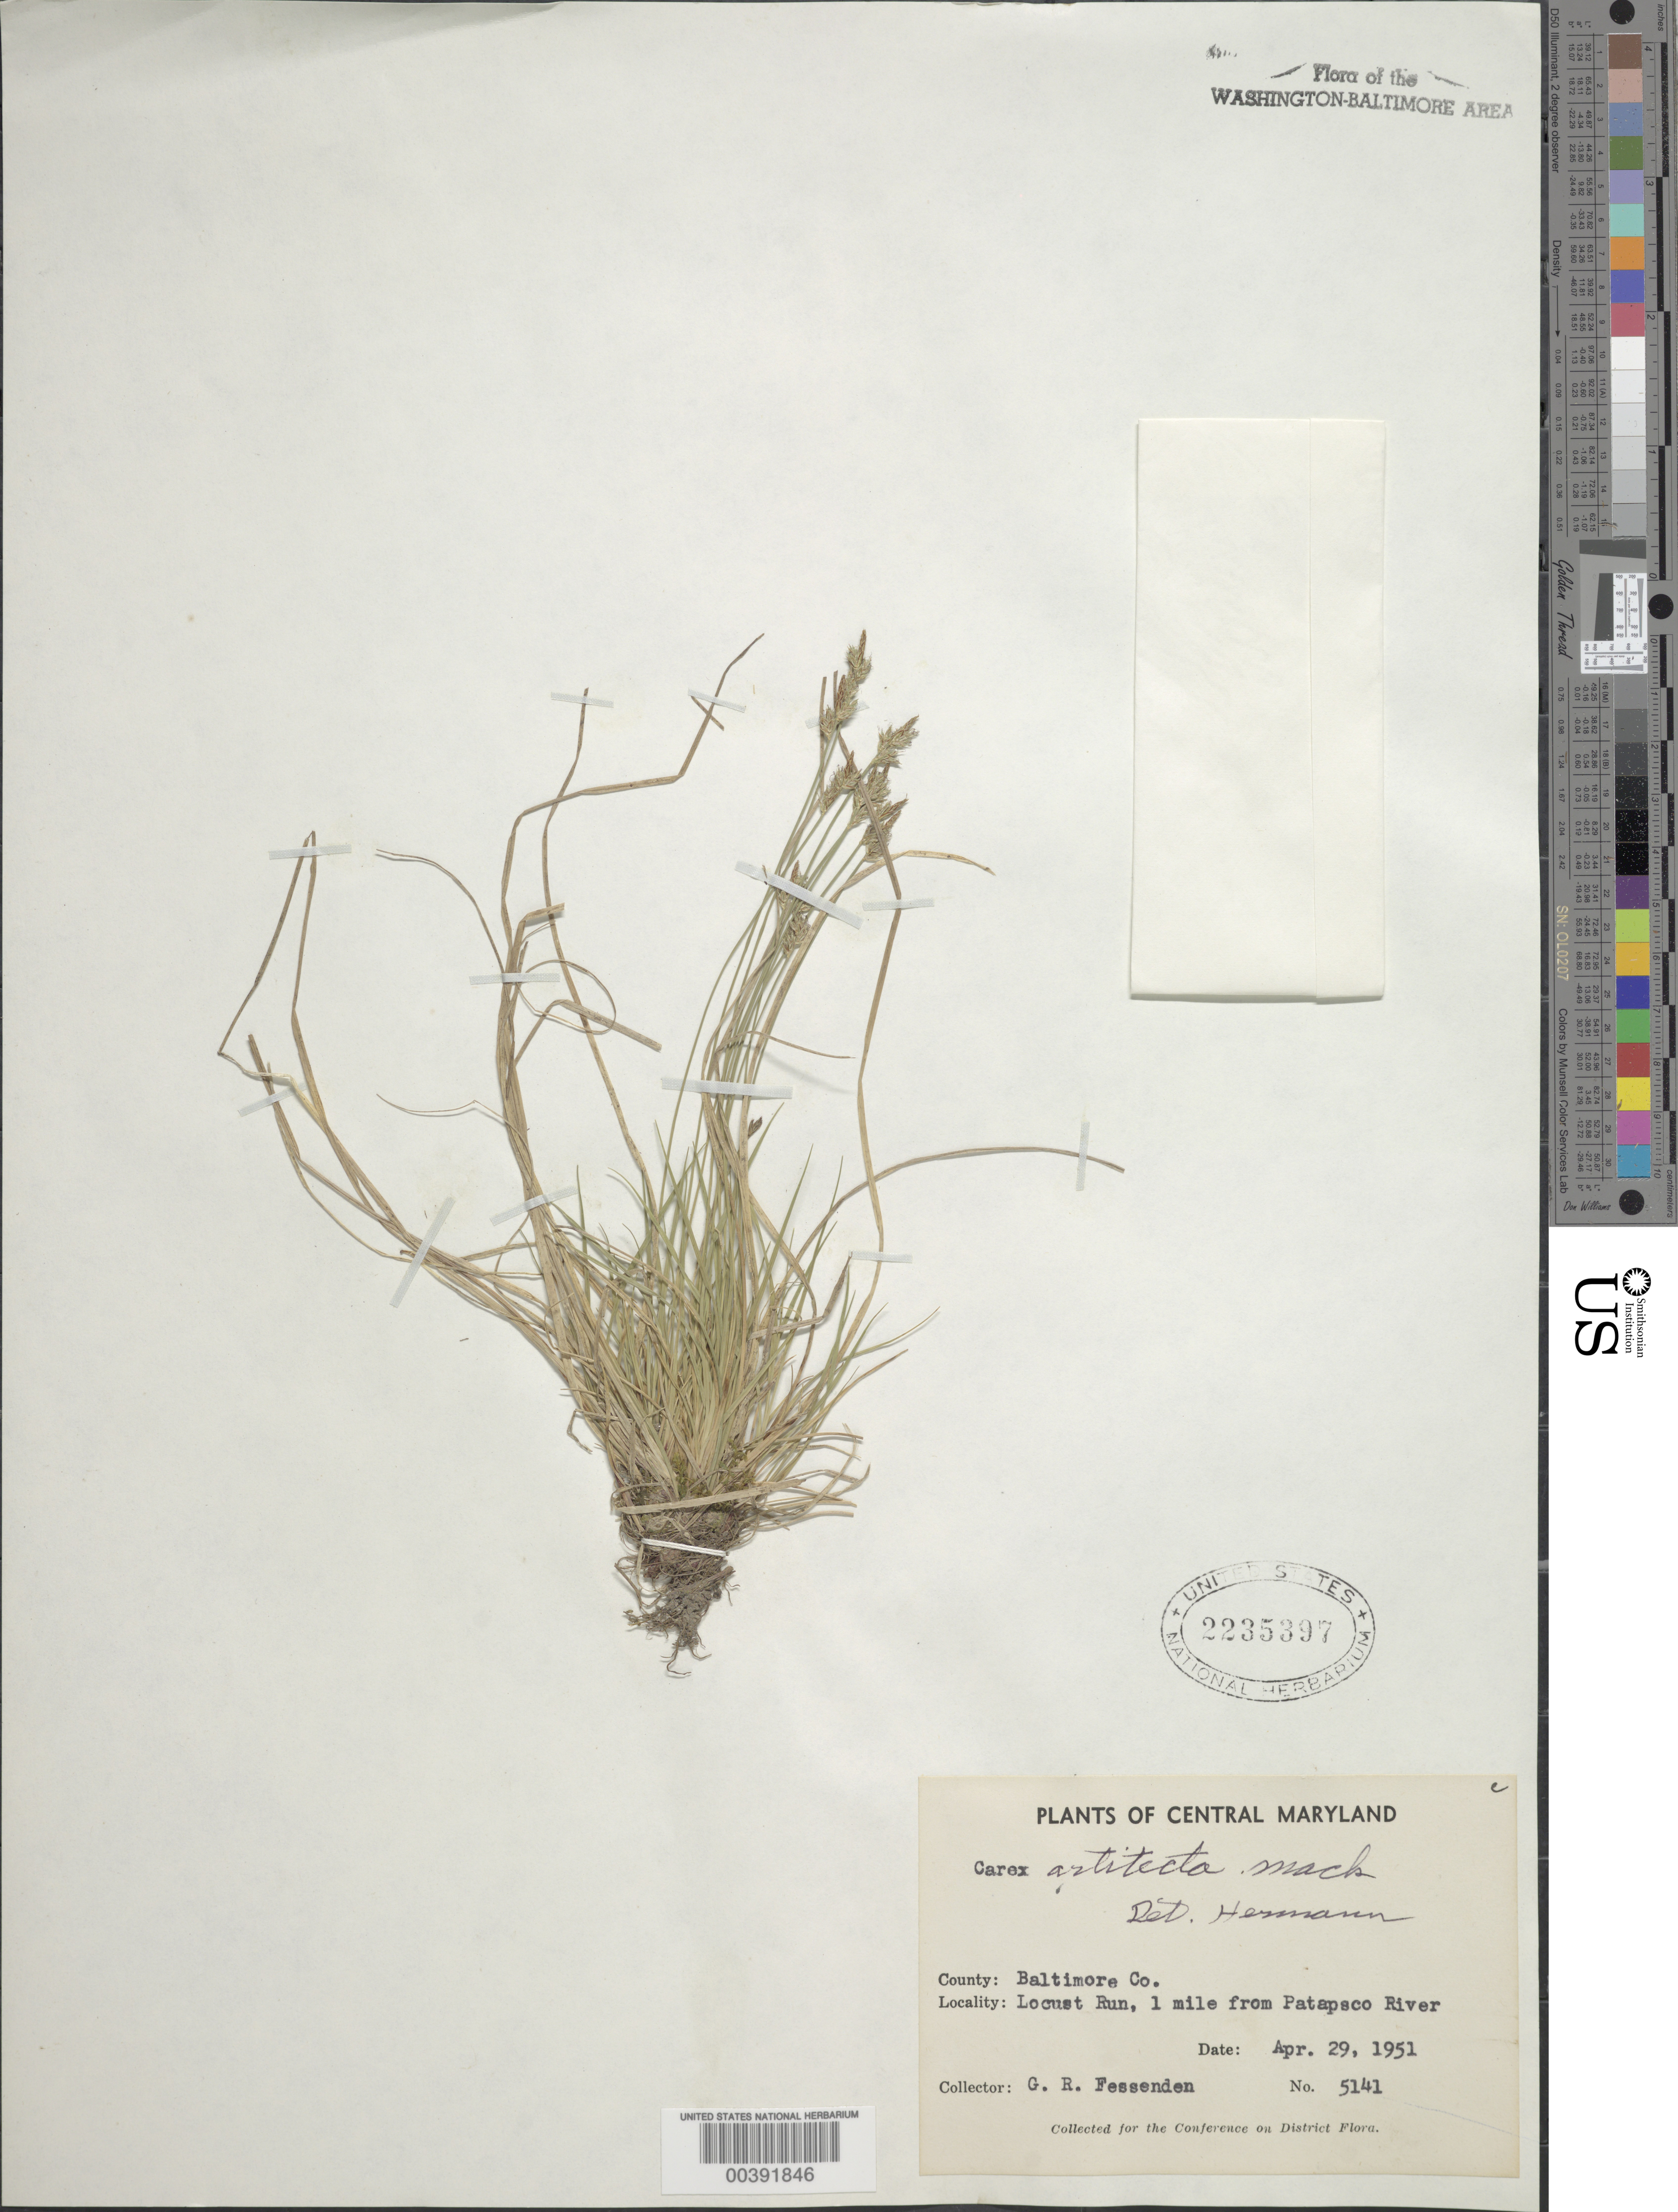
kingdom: Plantae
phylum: Tracheophyta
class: Liliopsida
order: Poales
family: Cyperaceae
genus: Carex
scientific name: Carex albicans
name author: Willd. ex Spreng.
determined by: Shetler, Stanwyn G., (US), NMNH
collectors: G. Fessenden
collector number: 5141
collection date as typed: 29 Apr 1951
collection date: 1951-04-29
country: United States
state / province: Maryland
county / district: Baltimore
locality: Locust Run, near Patapsco River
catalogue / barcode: US 2235397